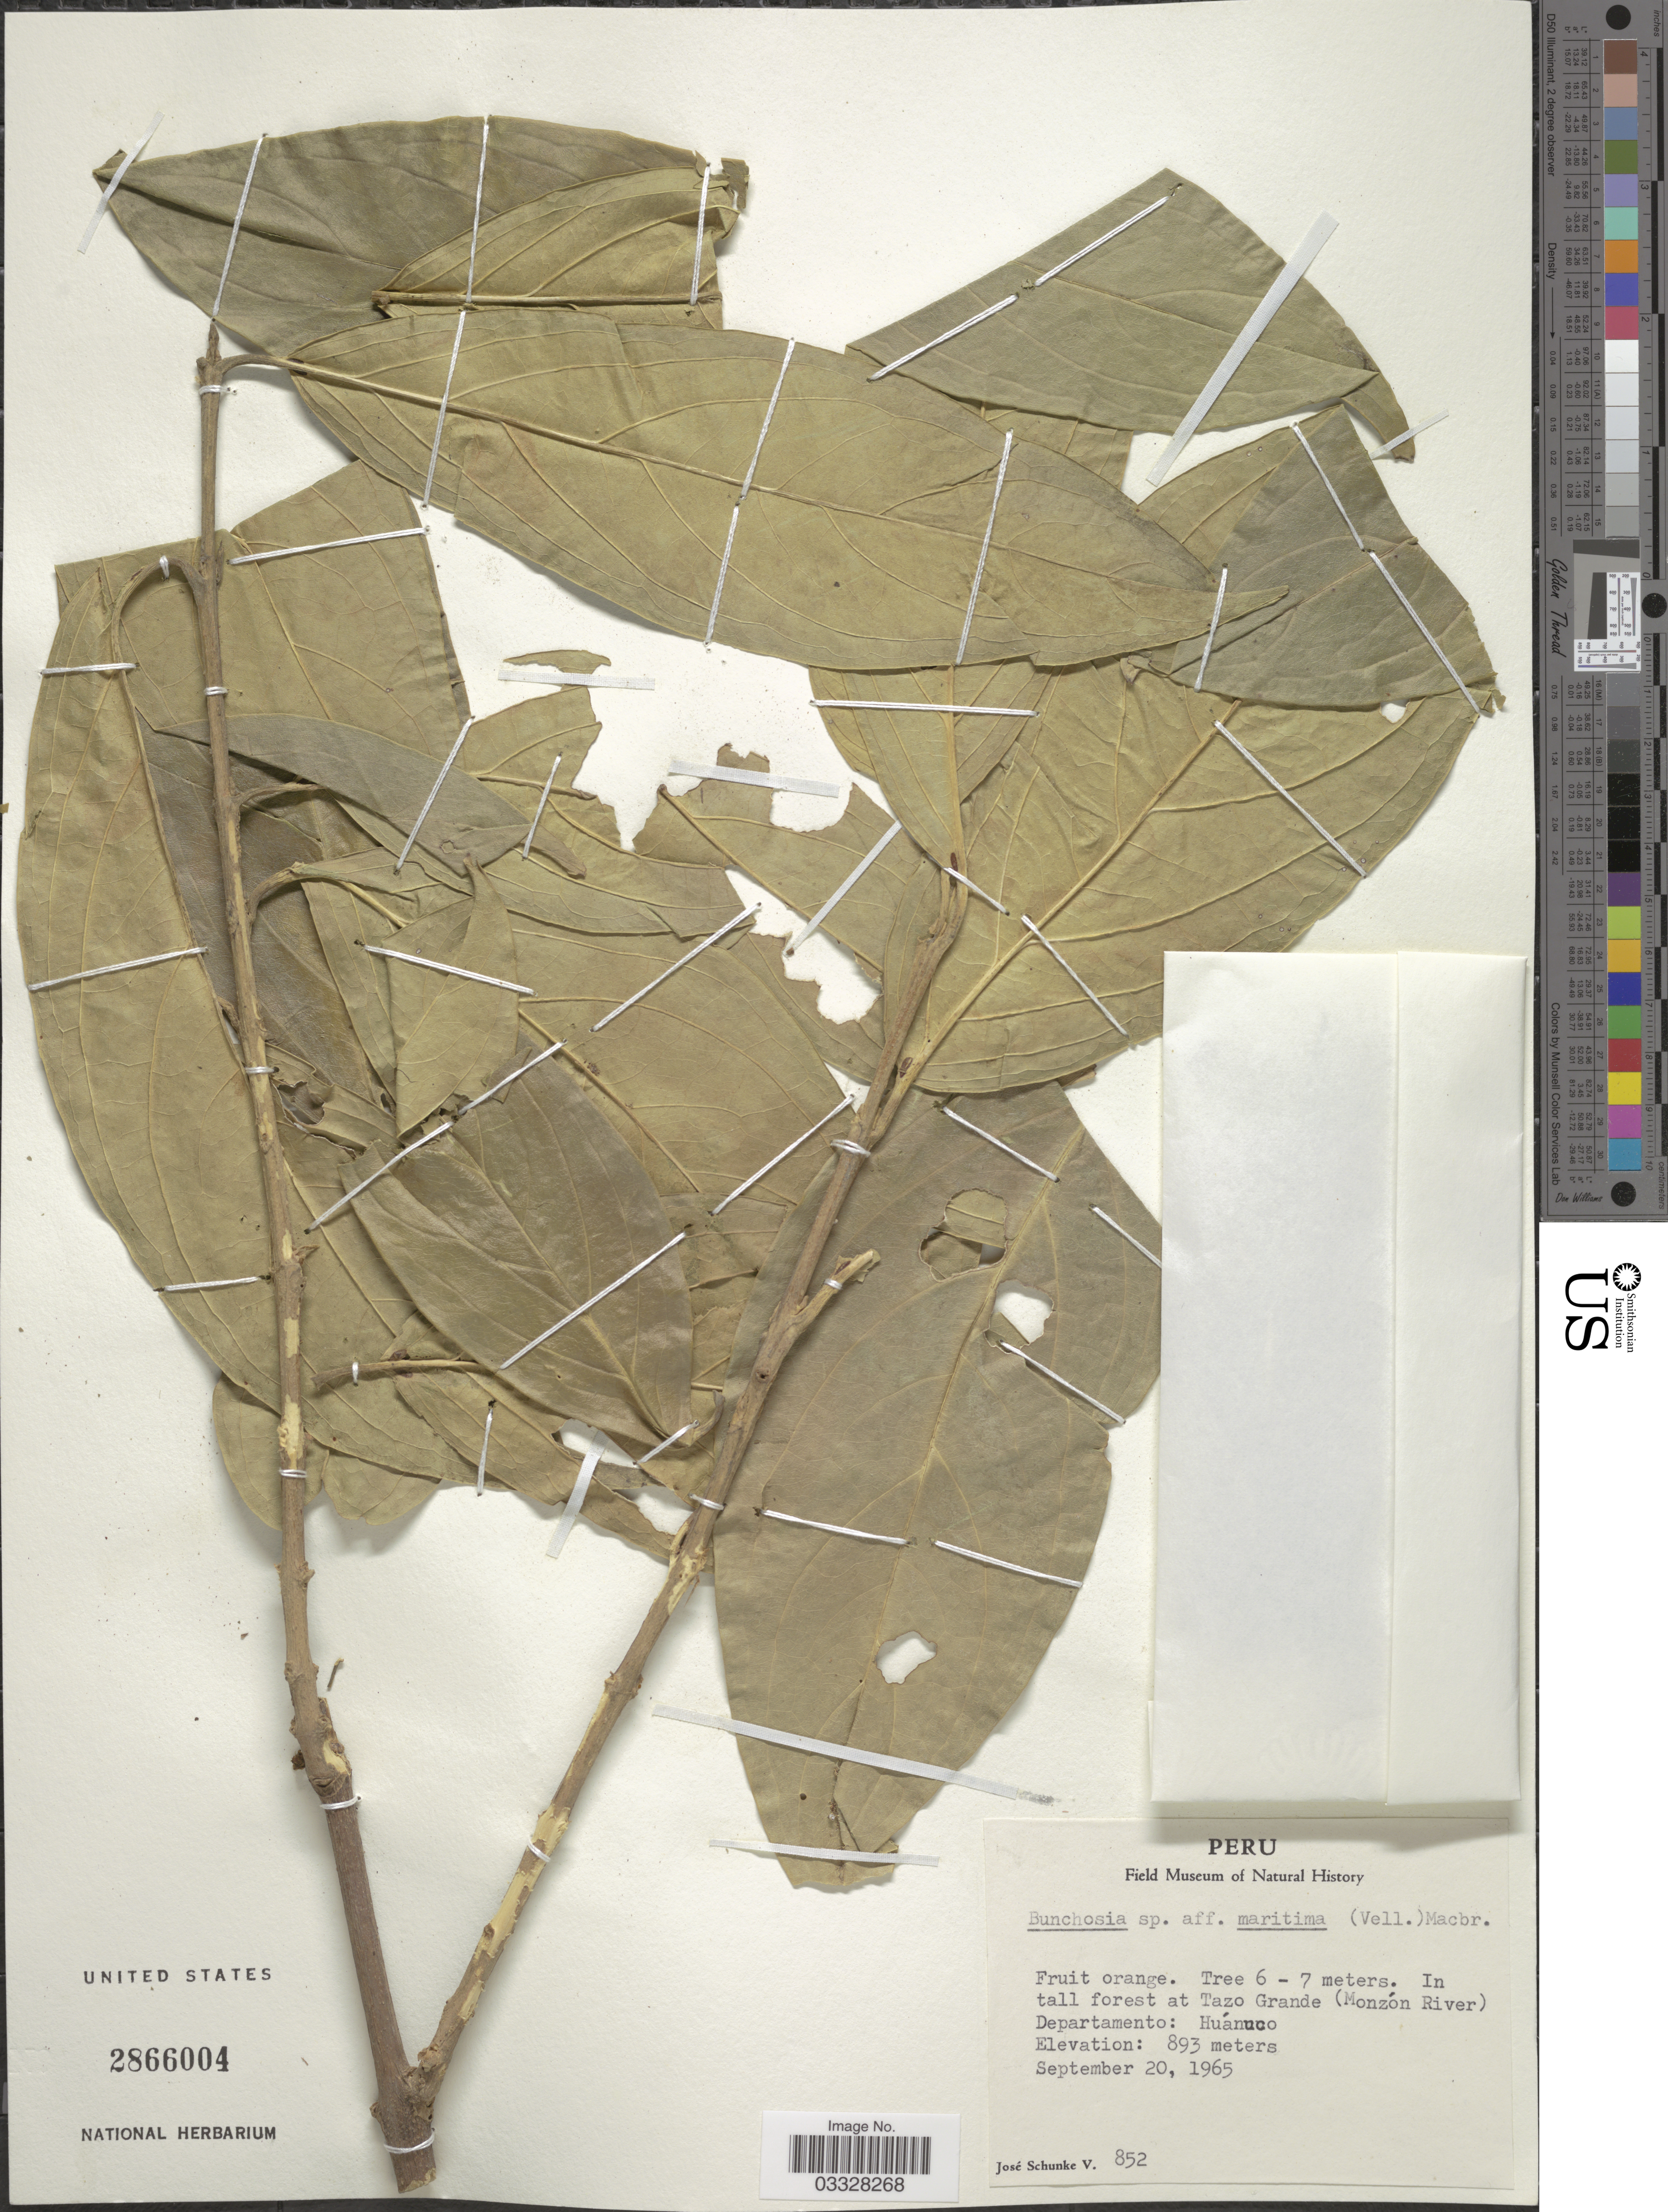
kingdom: Plantae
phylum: Tracheophyta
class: Magnoliopsida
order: Malpighiales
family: Malpighiaceae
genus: Bunchosia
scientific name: Bunchosia berlinii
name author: W.R. Anderson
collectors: J. Schunke Vigo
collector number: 852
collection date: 1965-09-20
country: Peru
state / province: Huánuco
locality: In tall forest at Tazo Grande (Monzón River). Departamento: Huánuco.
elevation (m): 893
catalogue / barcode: US 2866004